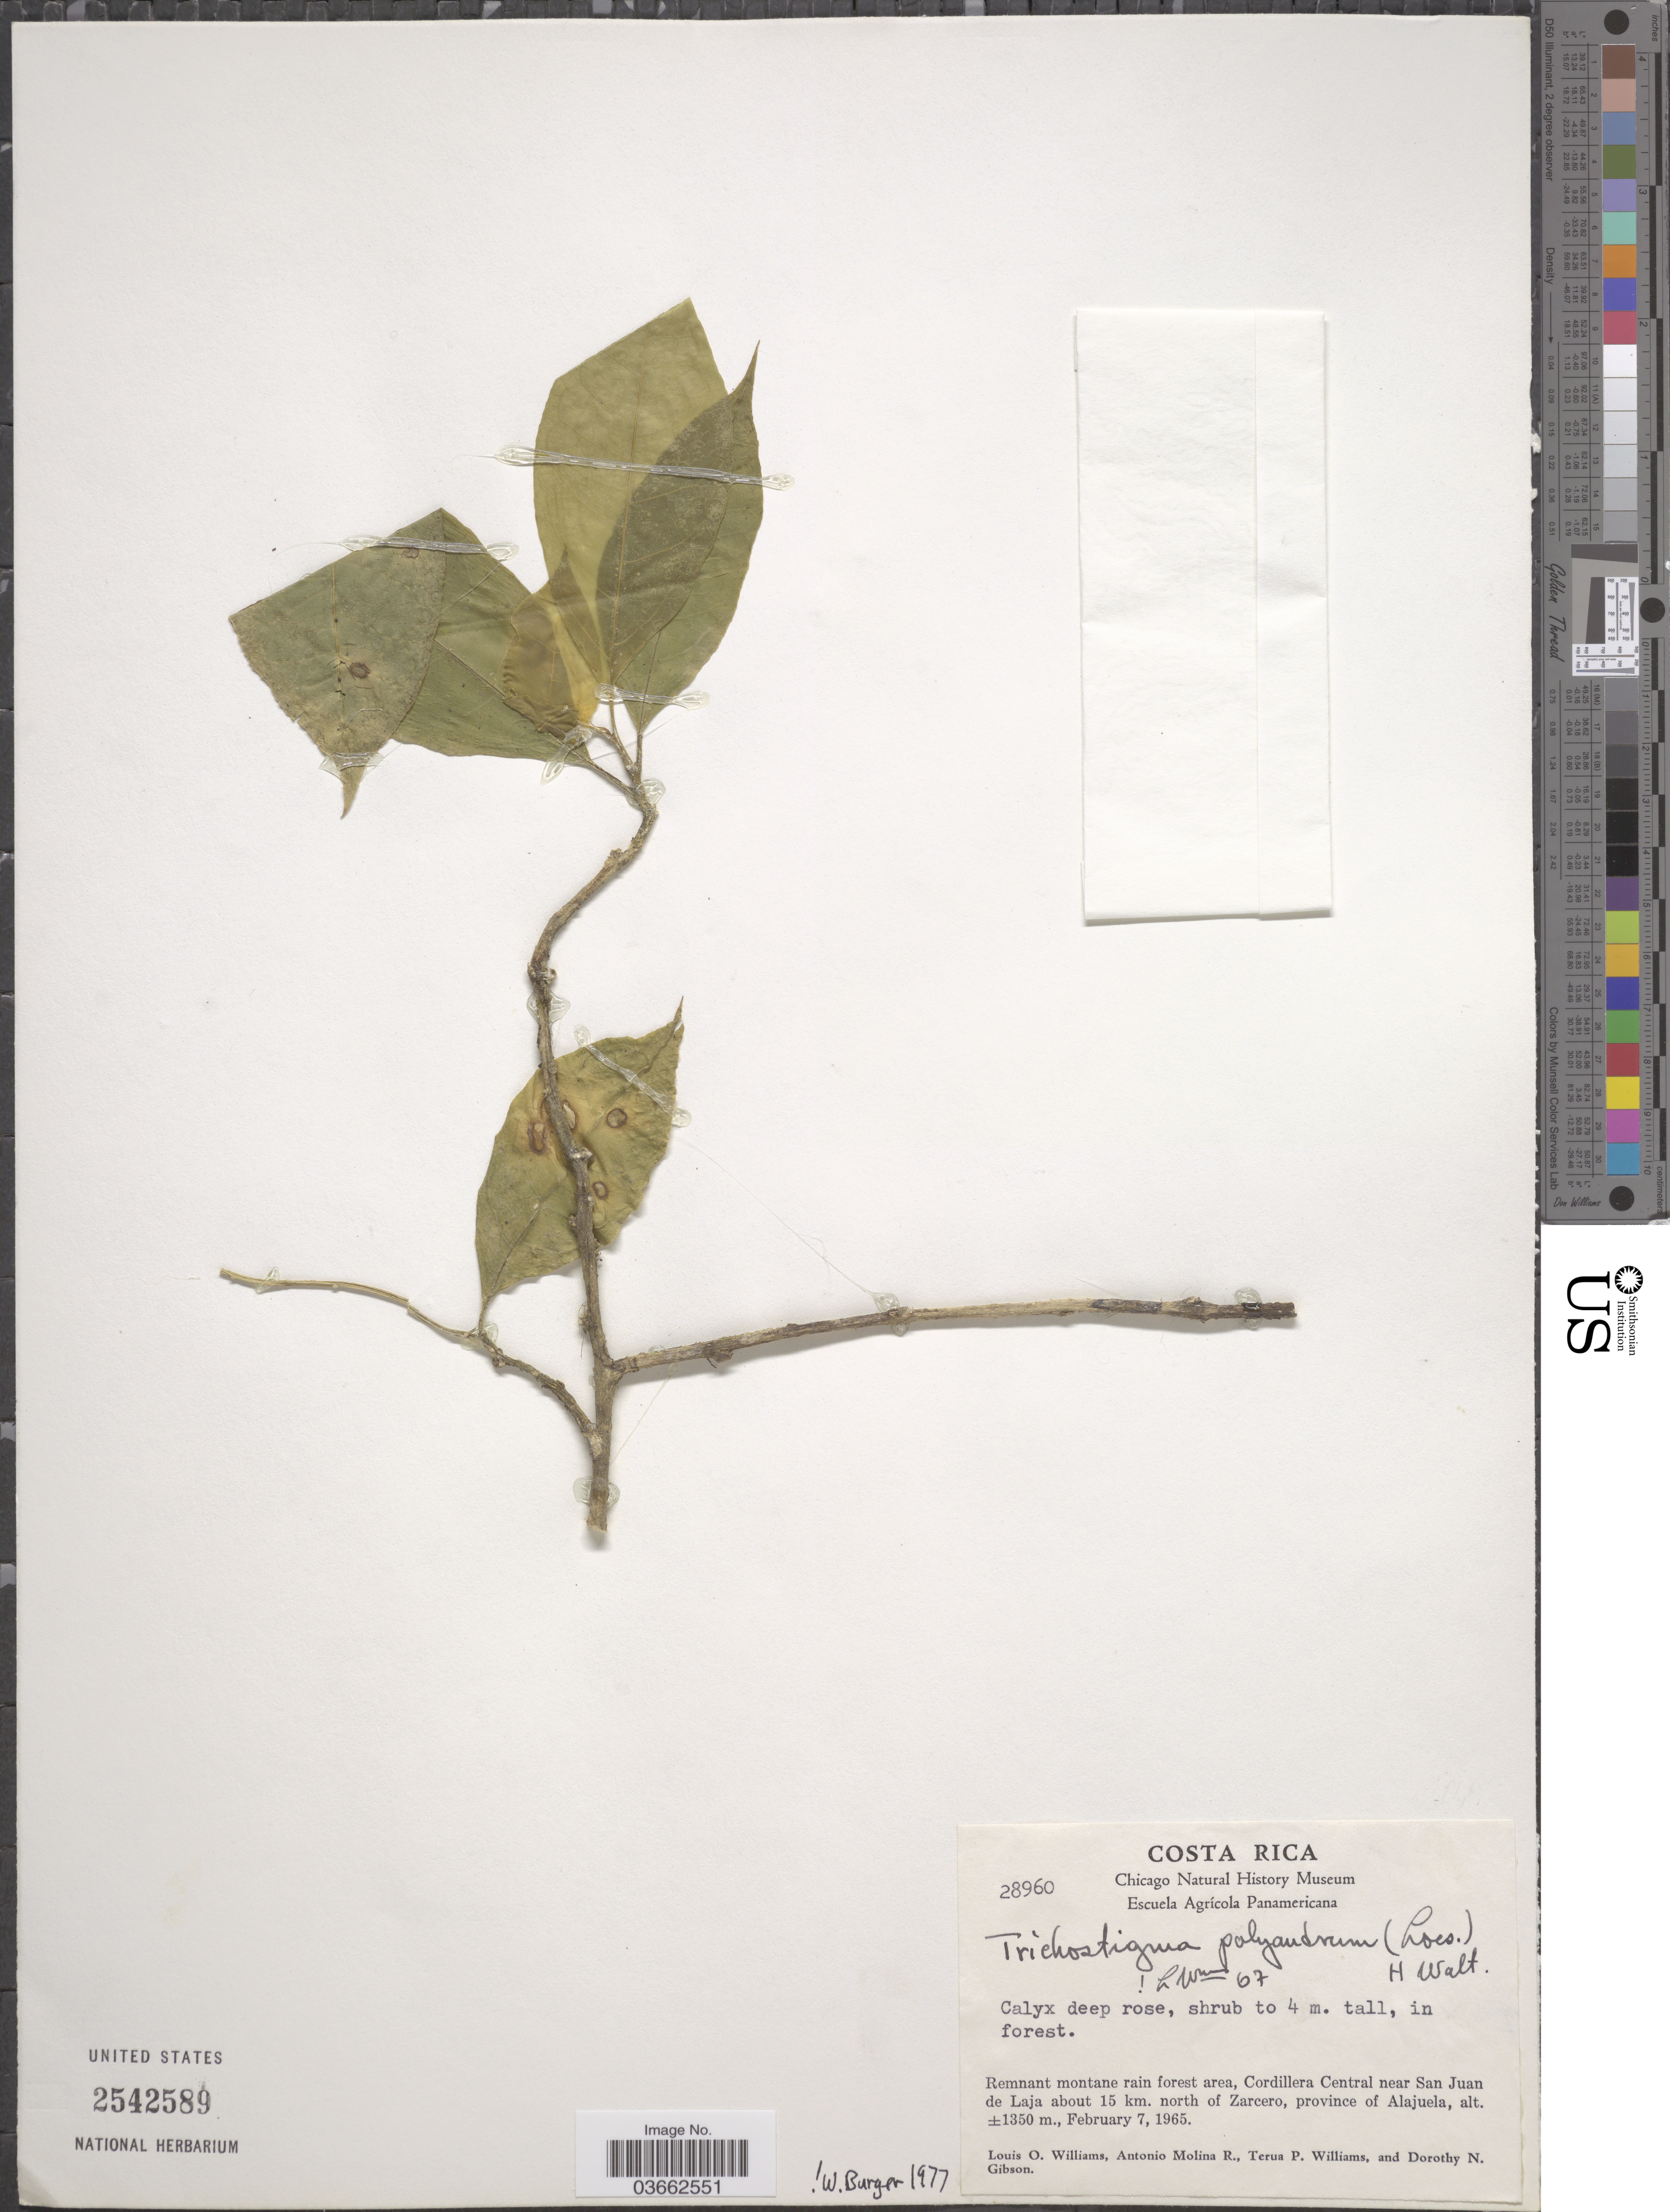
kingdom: Plantae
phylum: Tracheophyta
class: Magnoliopsida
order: Caryophyllales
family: Phytolaccaceae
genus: Trichostigma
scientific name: Trichostigma polyandrum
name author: (Loes.) H. Walter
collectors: L. O. Williams, A. Molina R., T. Williams & D. N. Gibson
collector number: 28960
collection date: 1965-02-07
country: Costa Rica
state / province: Alajuela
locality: Cordillera Central near San Juan de Laja about 15 km. north of Zarcero.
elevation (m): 1350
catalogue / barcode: US 2542589